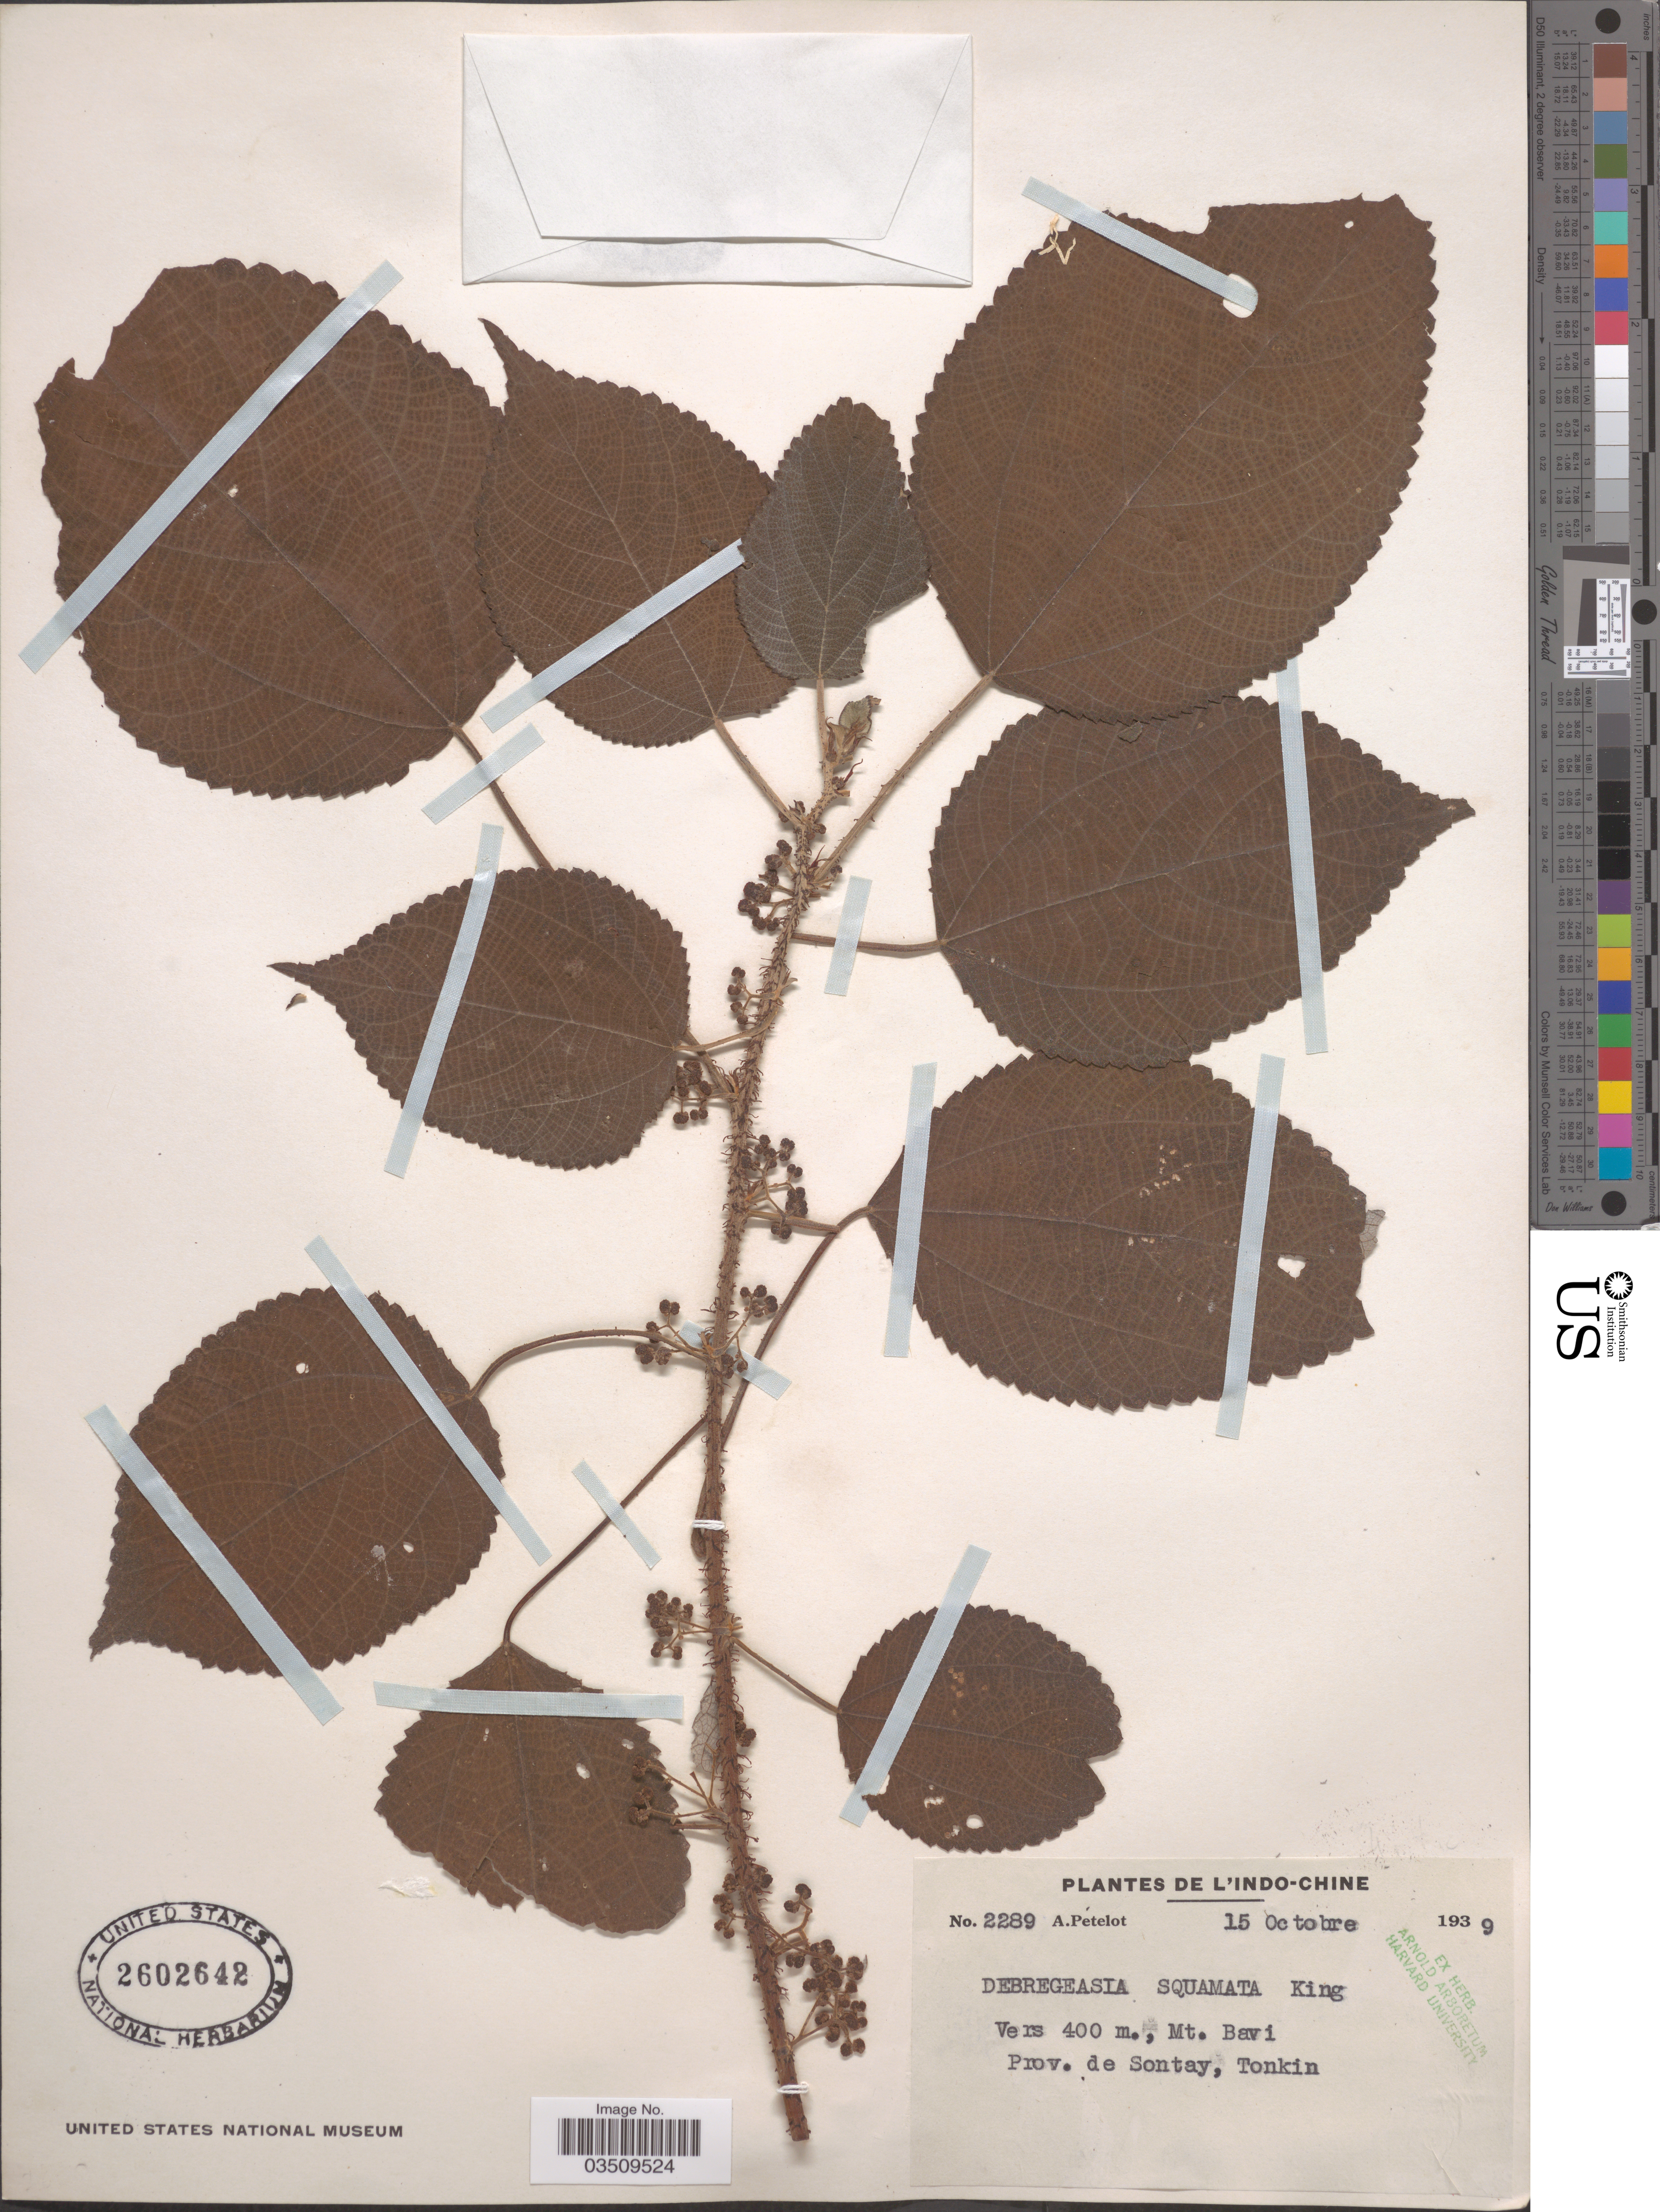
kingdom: Plantae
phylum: Tracheophyta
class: Magnoliopsida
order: Rosales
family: Urticaceae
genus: Debregeasia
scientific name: Debregeasia squamata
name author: King ex Hook. f.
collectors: A. Petelot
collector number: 2289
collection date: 1939-10-15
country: Vietnam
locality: Indo-Chine. Mt. Bavi, Prov. de Sontay, Tonkin.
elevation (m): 400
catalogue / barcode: US 2602642